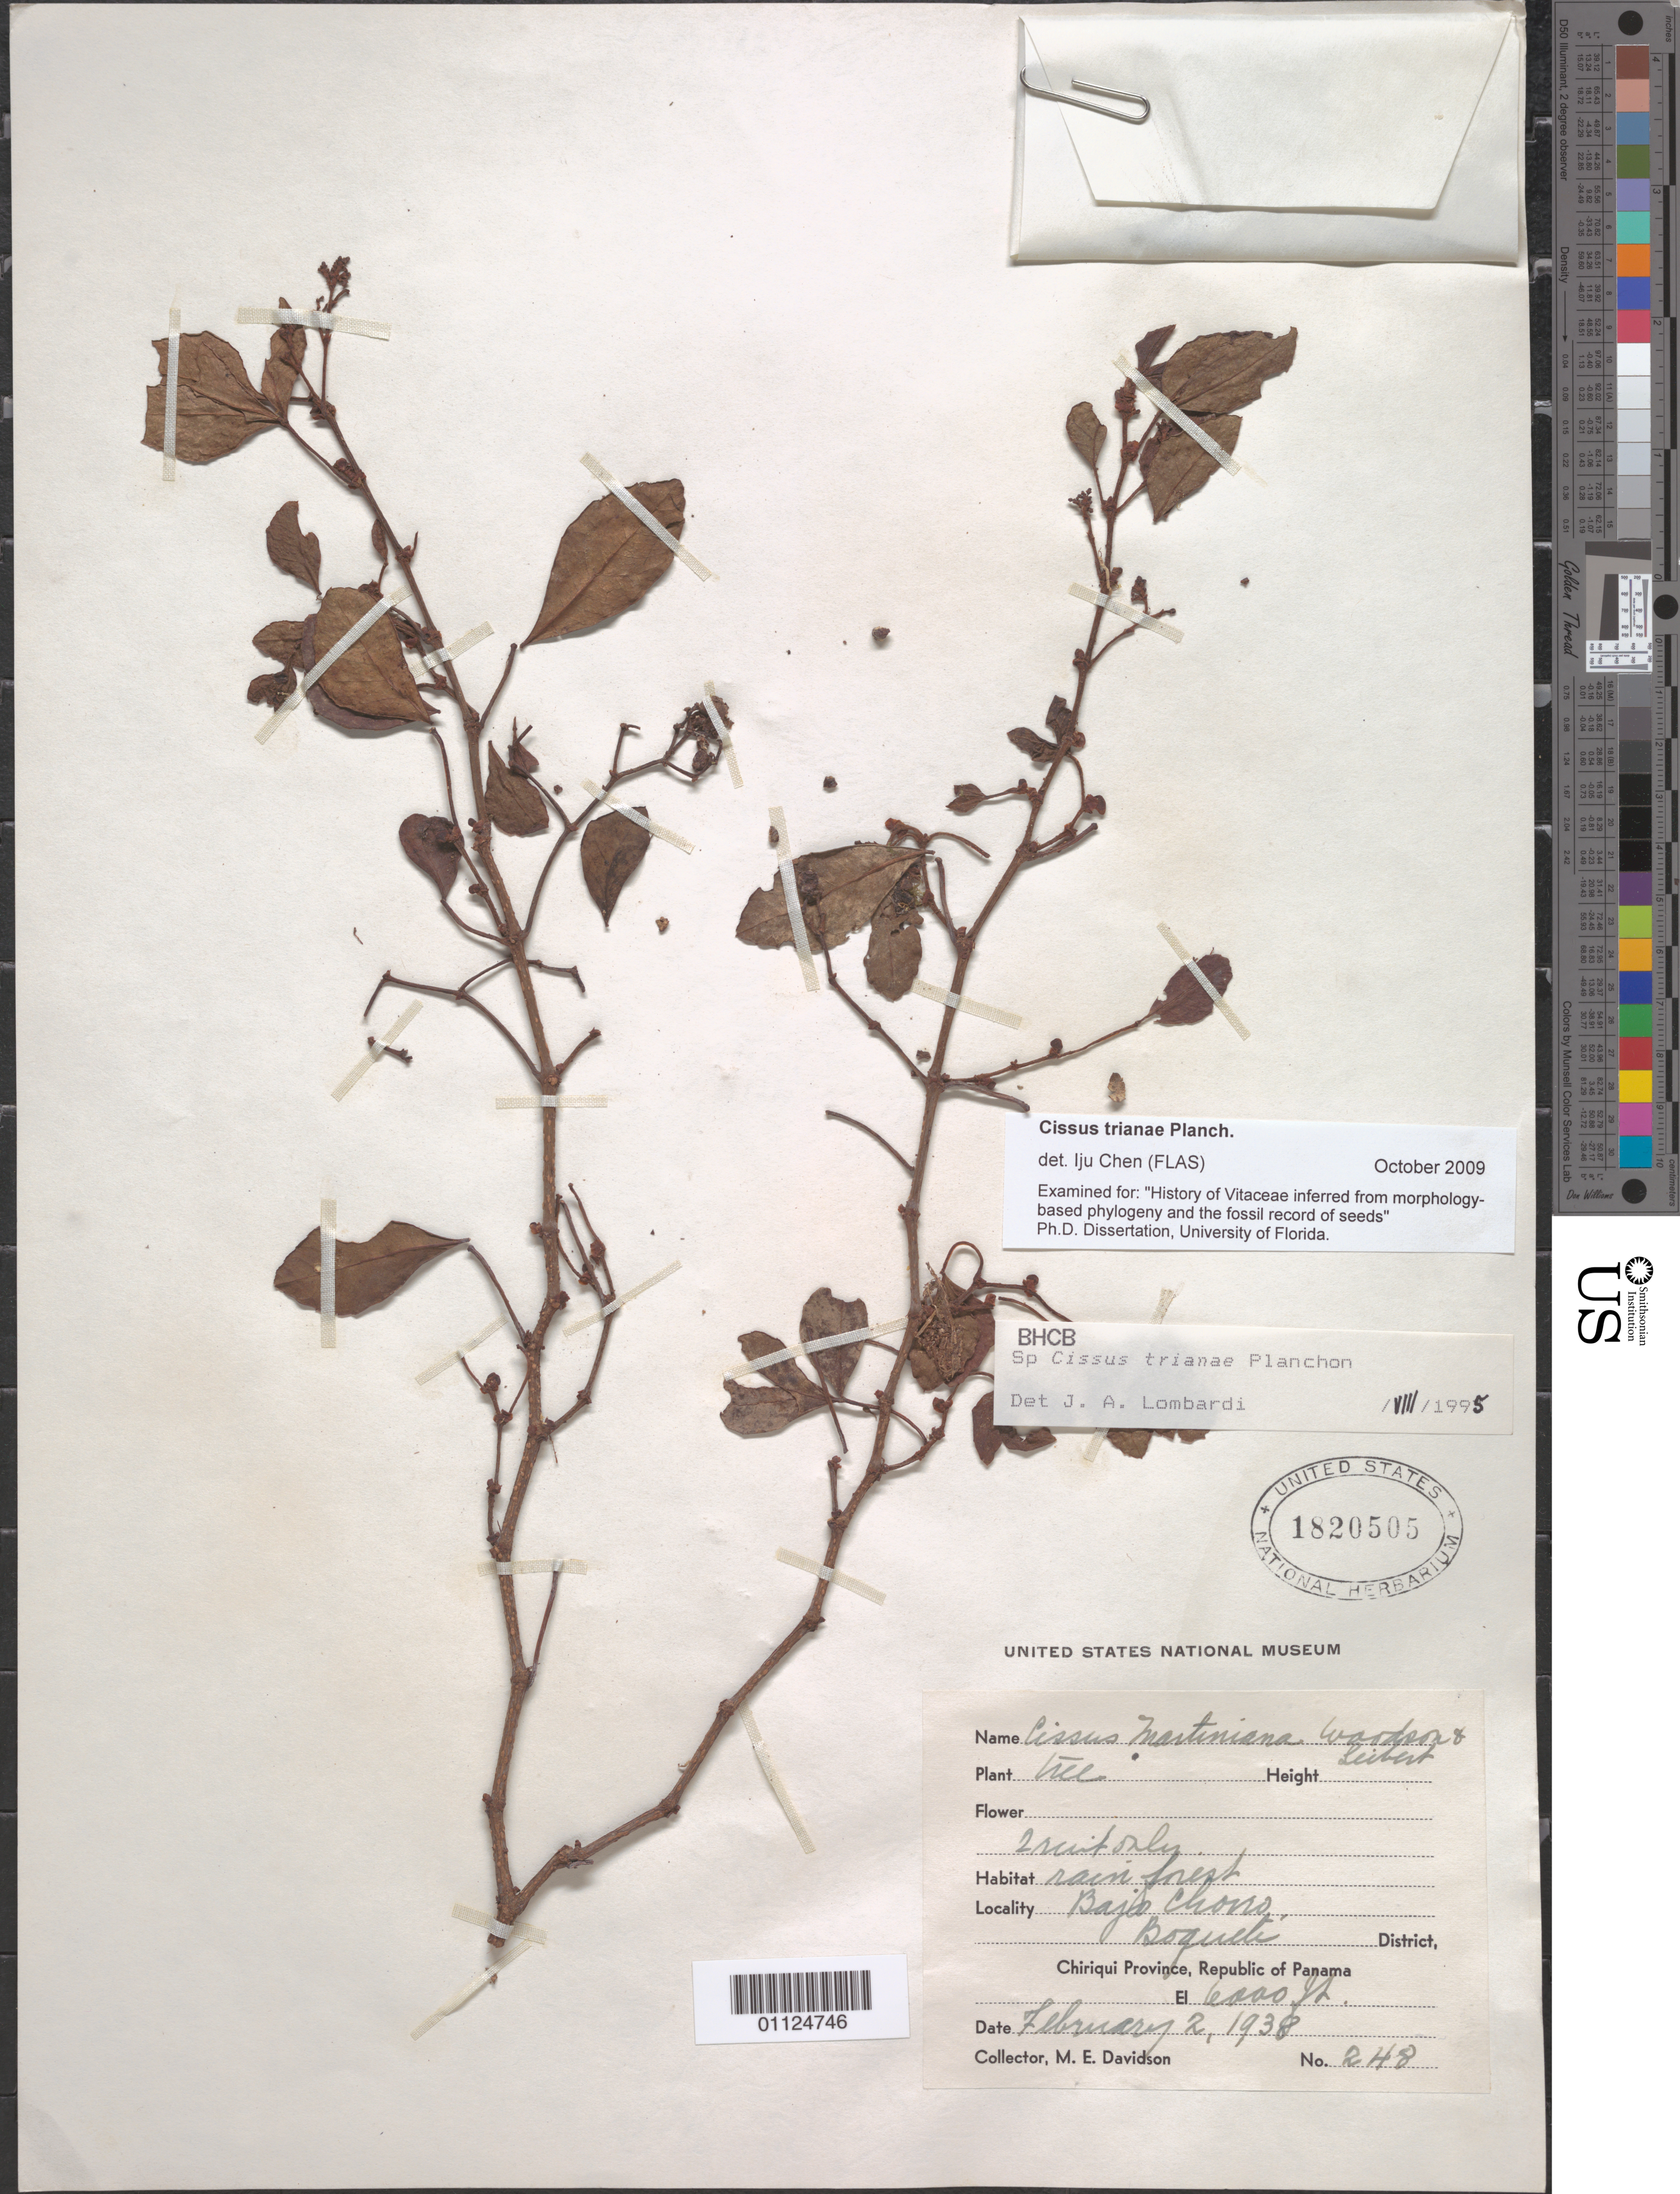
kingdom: Plantae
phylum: Tracheophyta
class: Magnoliopsida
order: Vitales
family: Vitaceae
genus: Cissus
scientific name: Cissus trianae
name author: Planch.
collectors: M. Davidson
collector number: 248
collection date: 1938-02-02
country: Panama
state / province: Chiriquí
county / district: Boquete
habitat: On tree.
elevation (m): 1829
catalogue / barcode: US 1820505